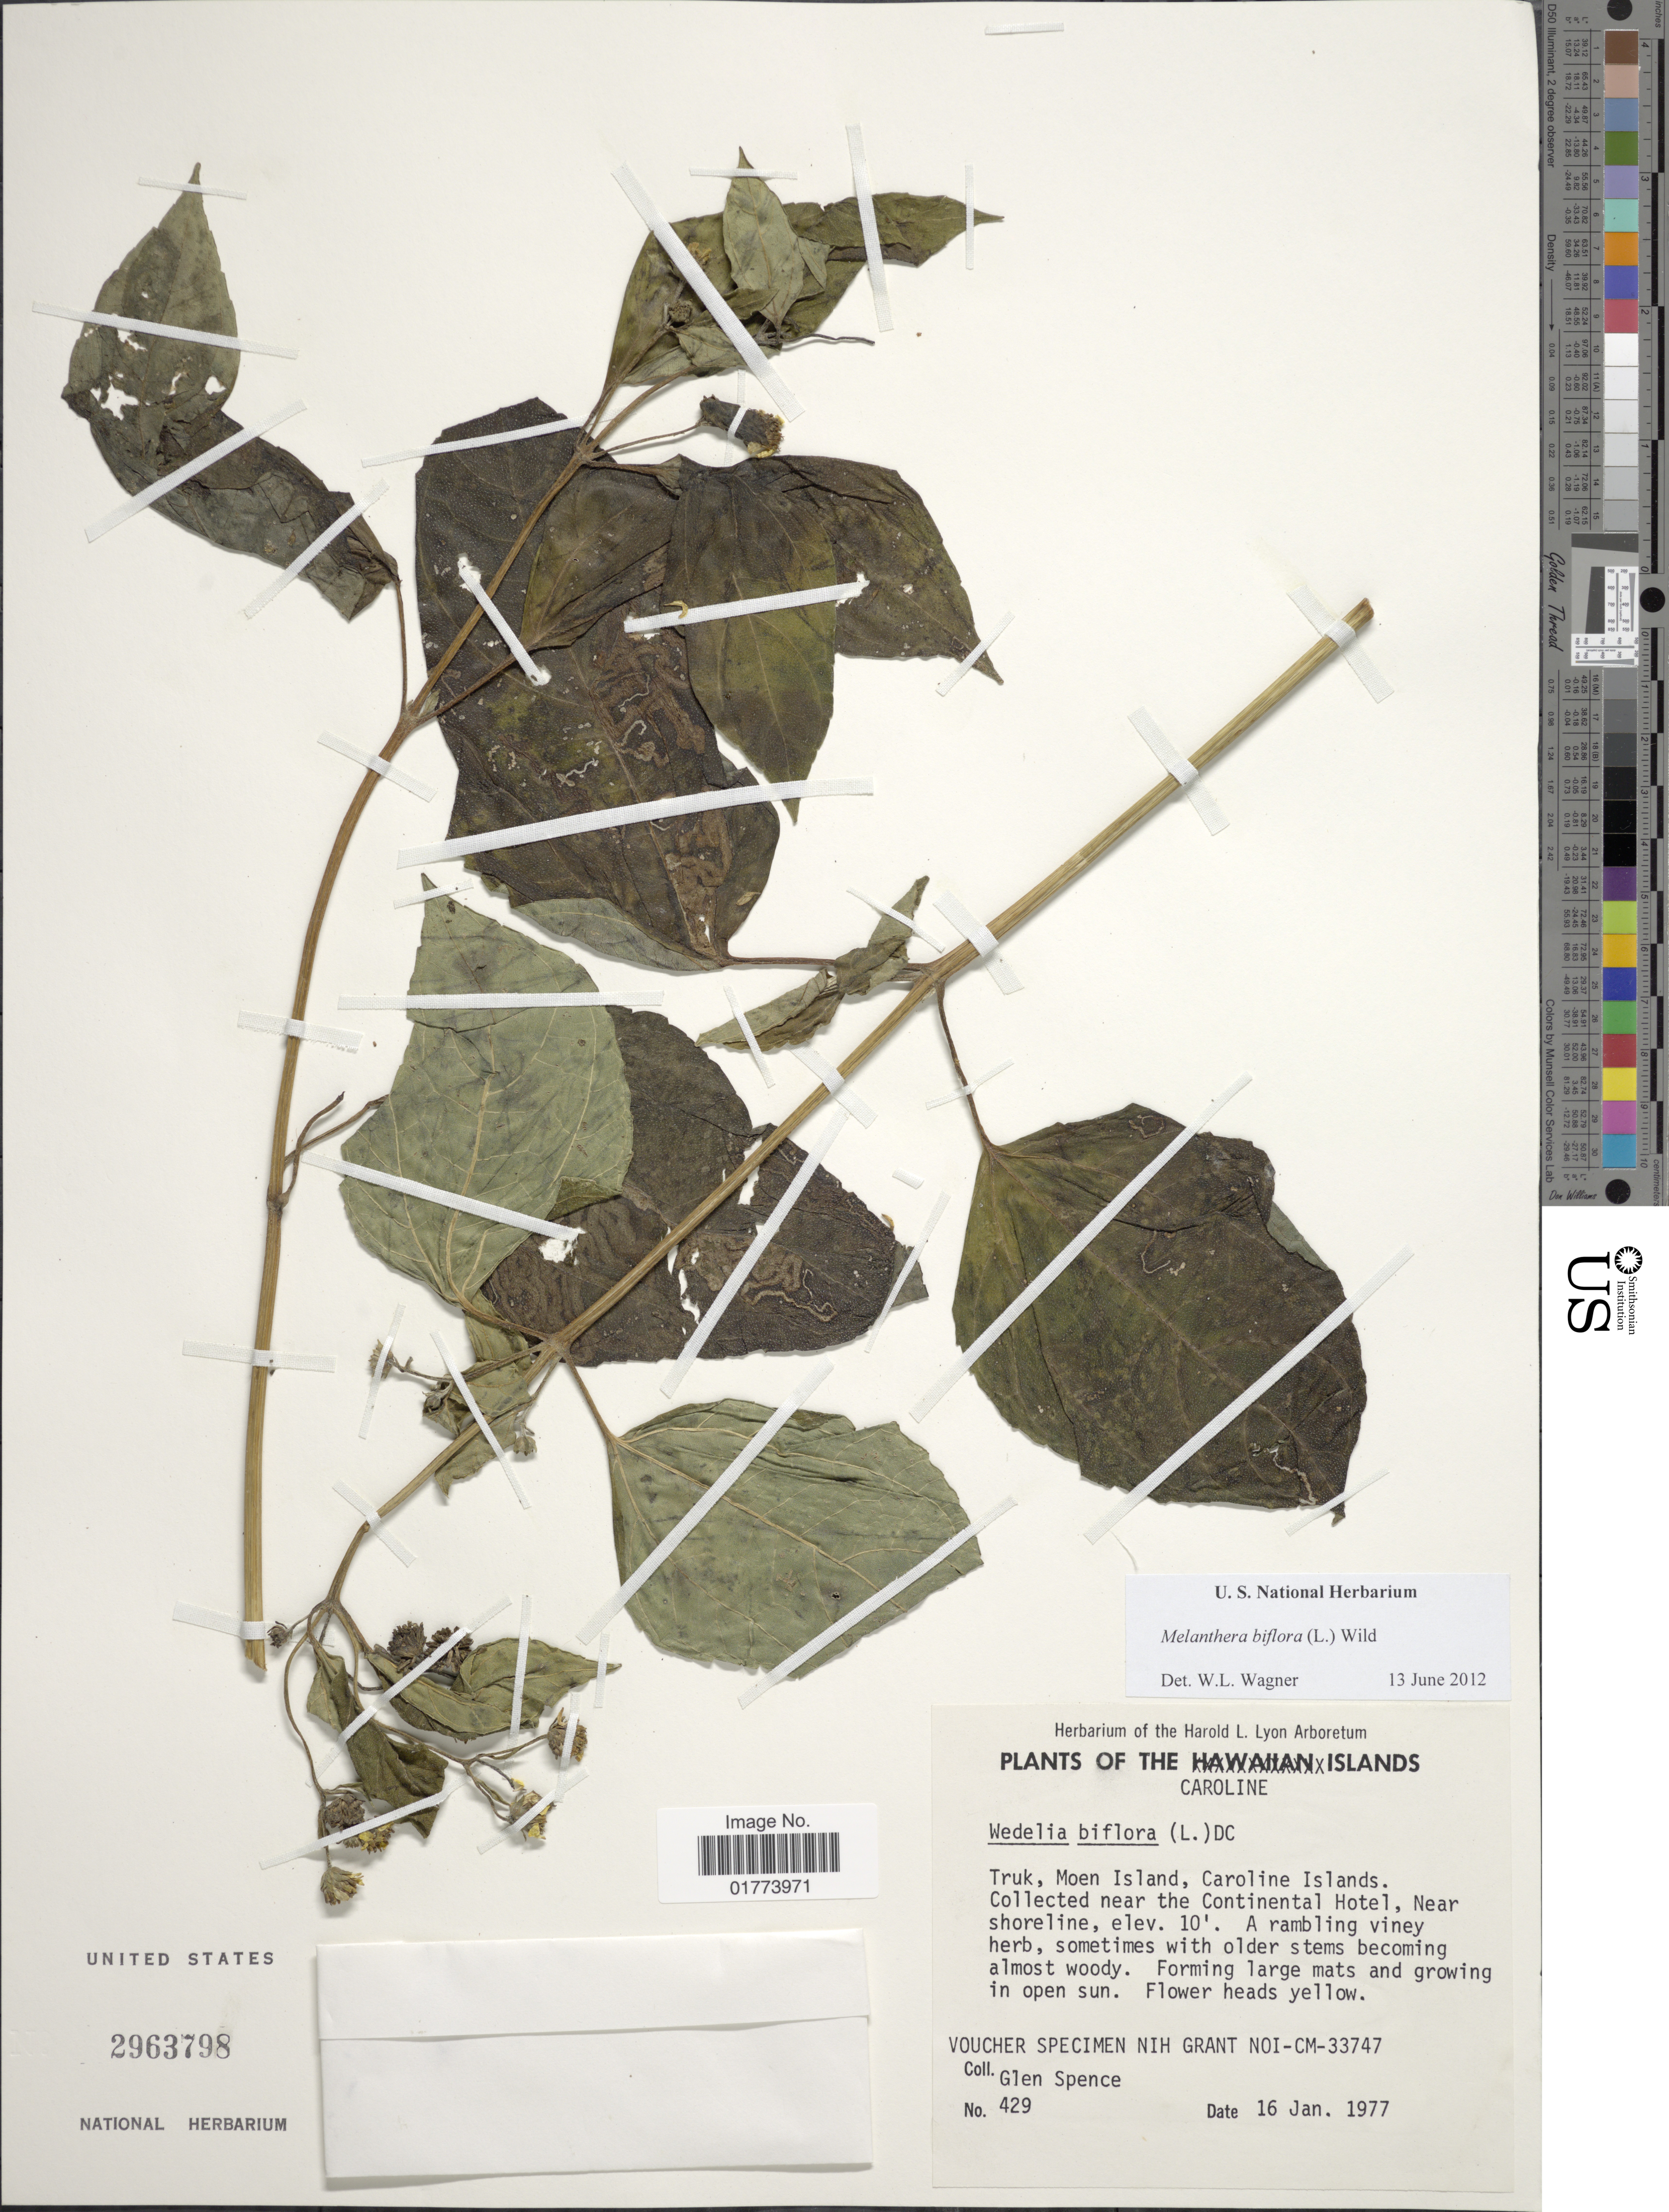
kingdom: Plantae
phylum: Tracheophyta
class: Magnoliopsida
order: Asterales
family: Asteraceae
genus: Wollastonia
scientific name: Wollastonia biflora var. biflora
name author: (L.) DC.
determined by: Wagner, W. L., (BOT), Smithsonian Institution - National Museum of Natural History (UNITED STATES)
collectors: G. Spence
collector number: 429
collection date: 1977-01-16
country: Micronesia, Federated States of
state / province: Truk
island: Moen [Wono]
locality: Caroline Islands, Truk, Moen Island, near the Continental Hotel, near shoreline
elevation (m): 3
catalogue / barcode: US 2963798